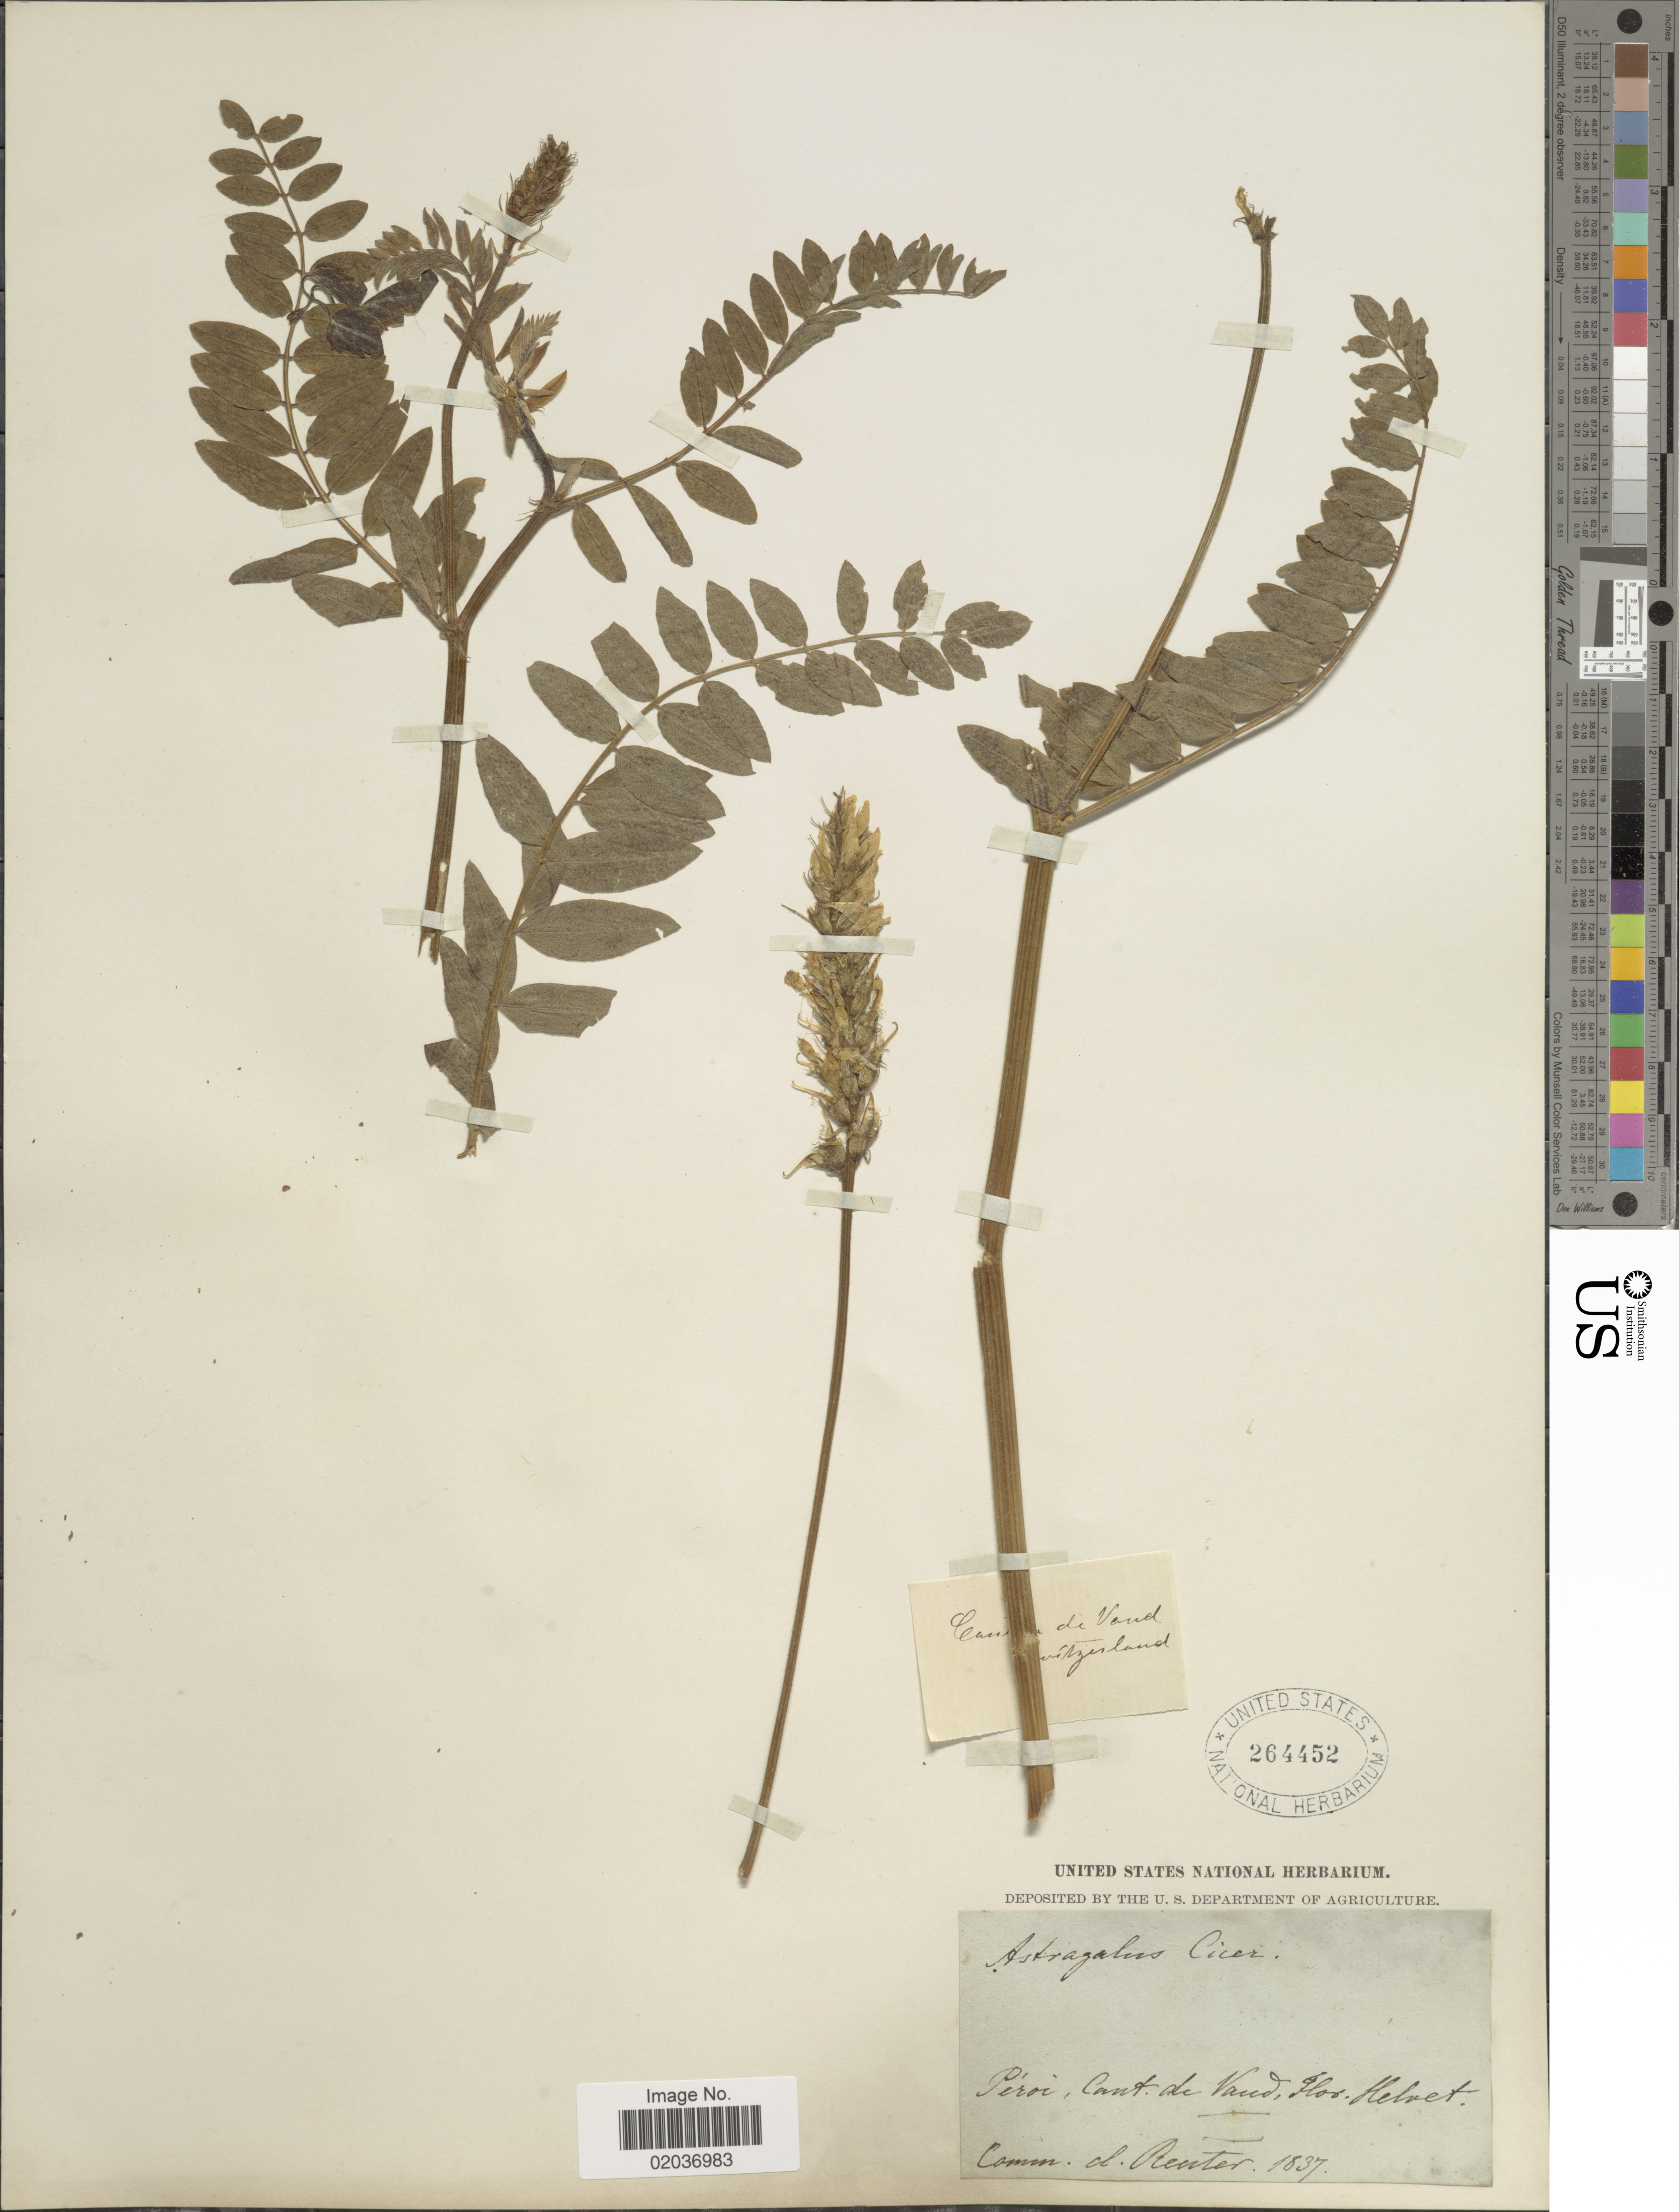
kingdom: Plantae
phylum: Tracheophyta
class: Magnoliopsida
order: Fabales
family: Fabaceae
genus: Astragalus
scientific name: Astragalus cicer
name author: L.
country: Switzerland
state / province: Vaud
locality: Peroi, Cant. de Vaud, Helvet.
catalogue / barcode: US 264452